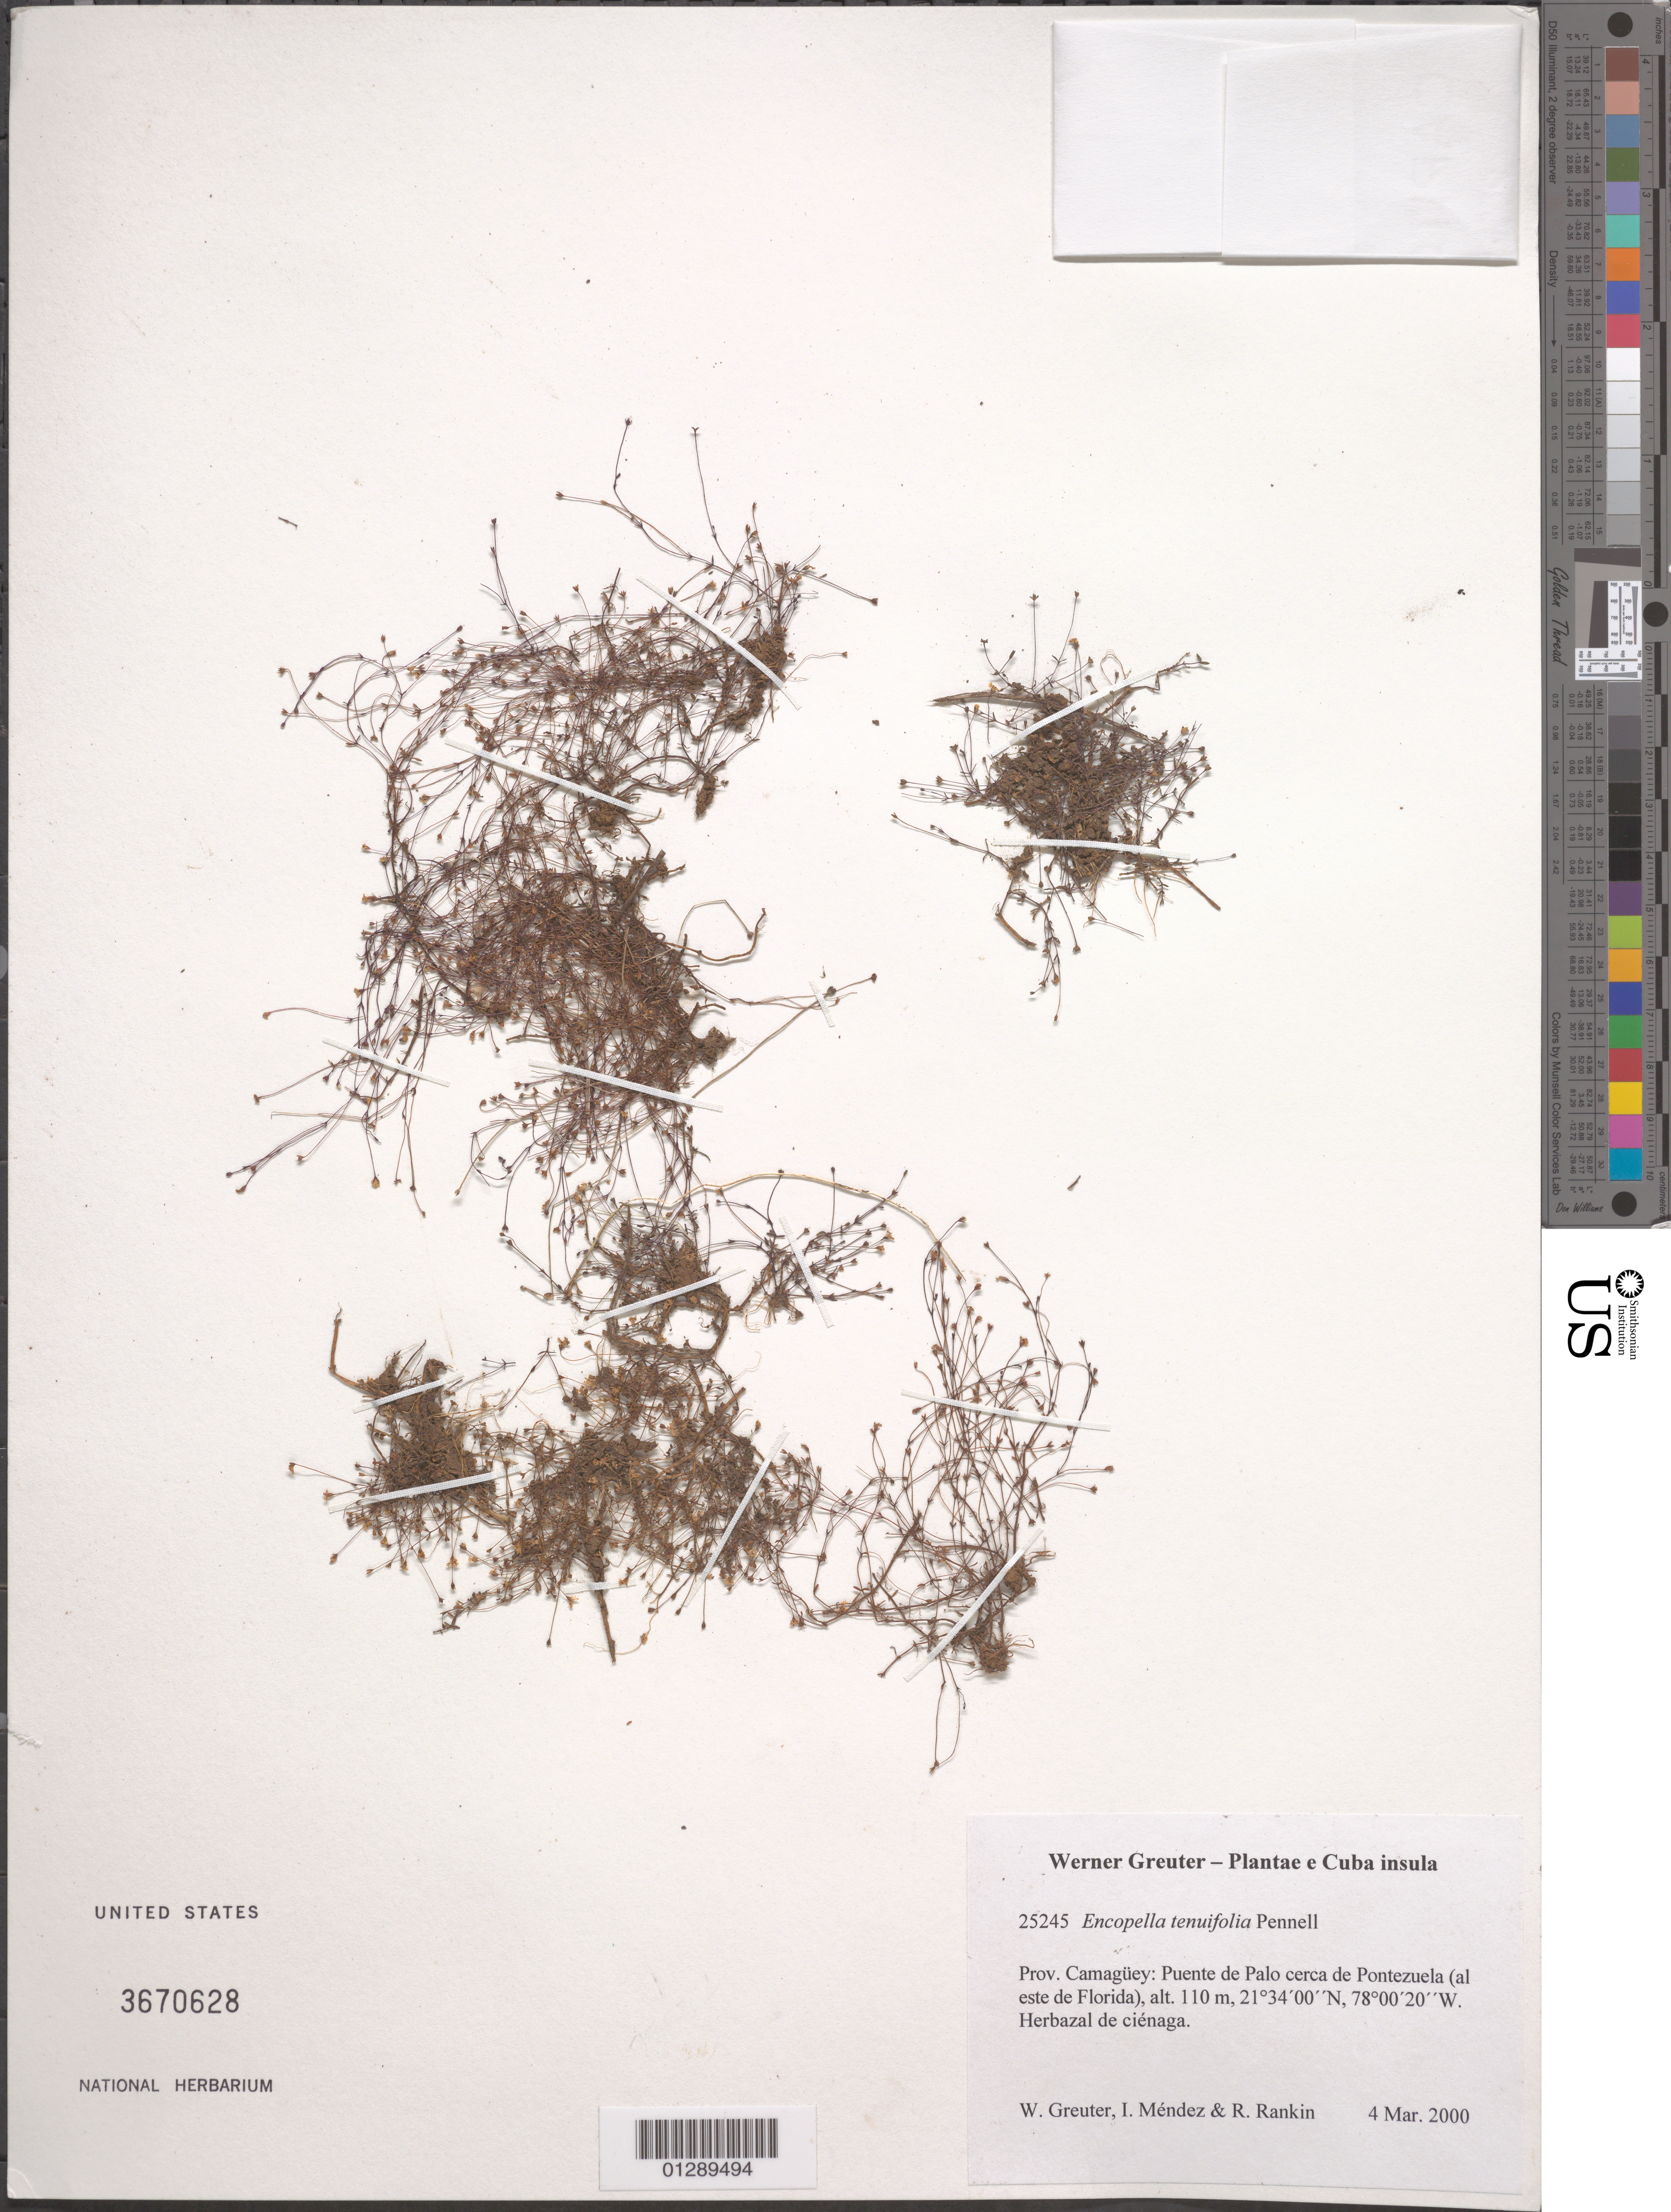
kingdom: Plantae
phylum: Tracheophyta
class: Magnoliopsida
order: Lamiales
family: Plantaginaceae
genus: Encopella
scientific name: Encopella tenuifolia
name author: (Griseb.) Pennell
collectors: W. R. Greuter, I. Méndez & R. Rankin Rodriguez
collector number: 25245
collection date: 2000-03-04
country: Cuba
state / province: Camagüey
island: Cuba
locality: Puente de Palo cerca de Pontezuela (al este de Florida).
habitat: Herbazal de ciénaga.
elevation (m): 110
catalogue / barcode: US 3670628